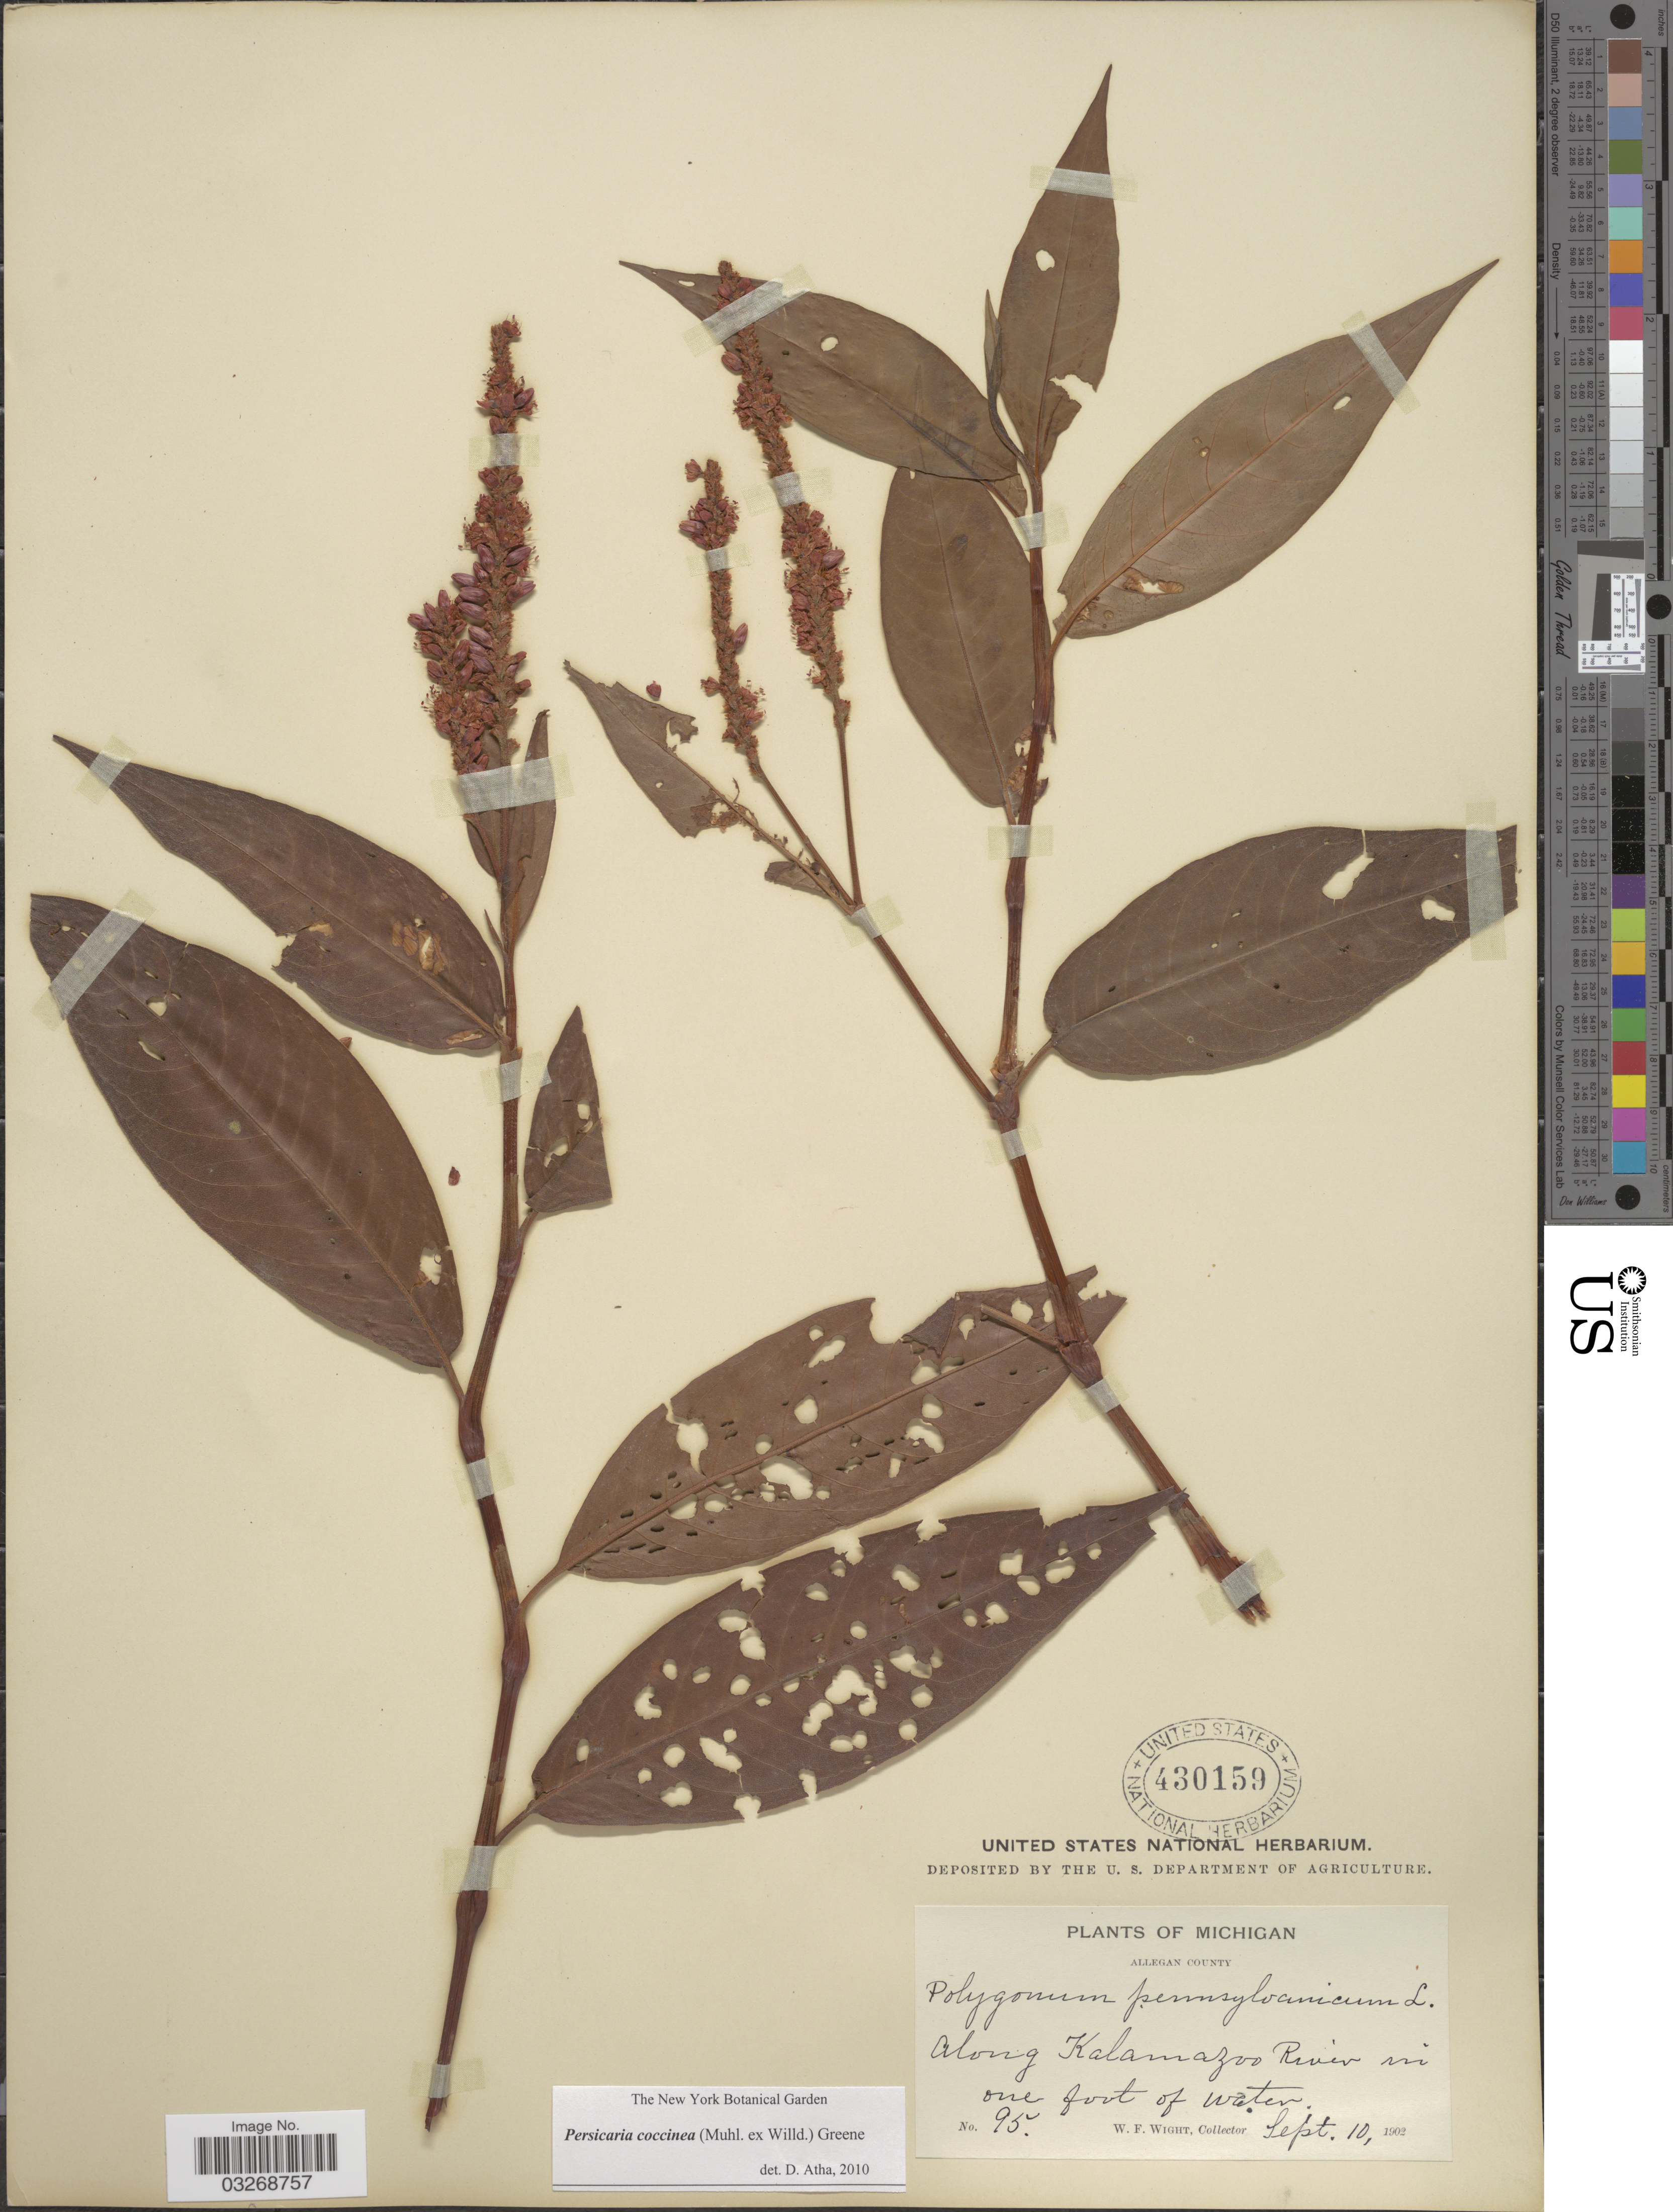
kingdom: Plantae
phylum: Tracheophyta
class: Magnoliopsida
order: Caryophyllales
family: Polygonaceae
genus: Persicaria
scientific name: Persicaria coccinea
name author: (Muhl. ex Willd.) Greene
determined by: Atha, D. E.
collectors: W. Wight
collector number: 95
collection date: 1902-09-10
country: United States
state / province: Michigan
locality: Allegan County. Along Kalamazoo River in one foot of water.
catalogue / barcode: US 430159